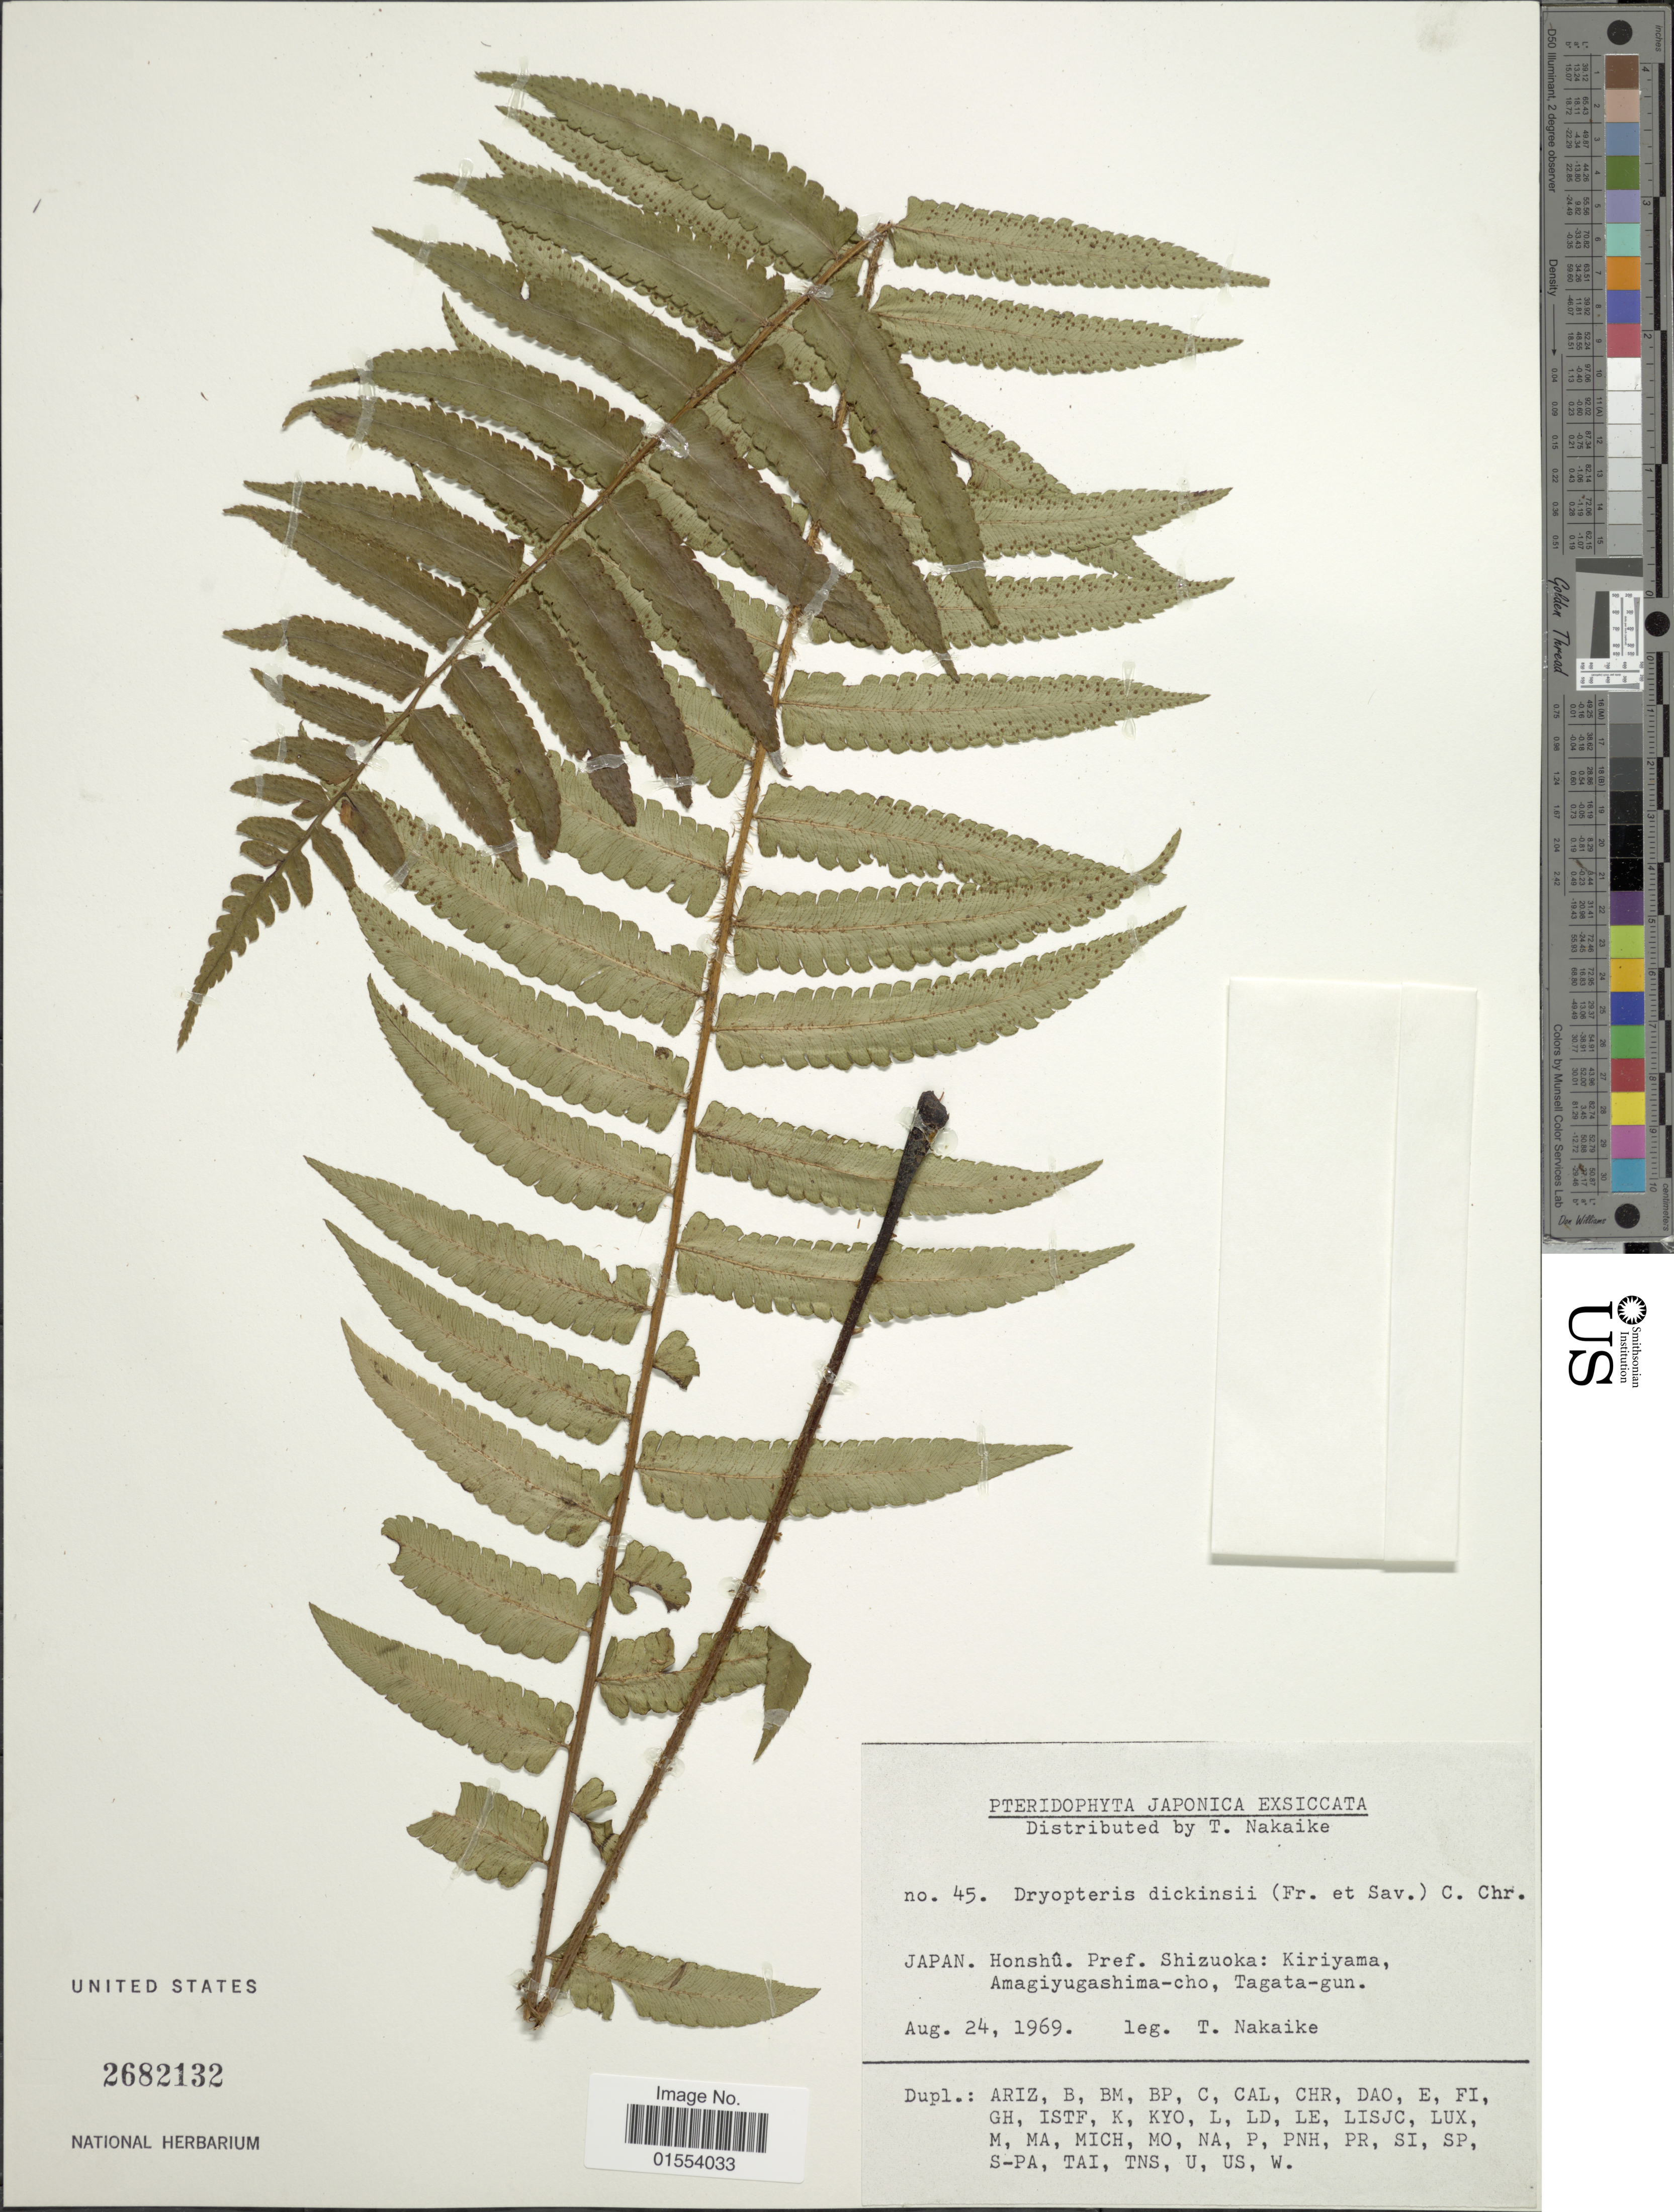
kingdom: Plantae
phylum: Tracheophyta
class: Polypodiopsida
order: Polypodiales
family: Dryopteridaceae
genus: Dryopteris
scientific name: Dryopteris dickinsii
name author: (Franch. & Sav.) Christ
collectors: T. Nakaike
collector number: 45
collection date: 1969-08-24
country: Japan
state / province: Sizuoka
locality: Japan. Honshu. Pref. Shizuoka: Kiriyama Amagiyugashima-cho, Tagata-gun.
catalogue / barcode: US 2682132